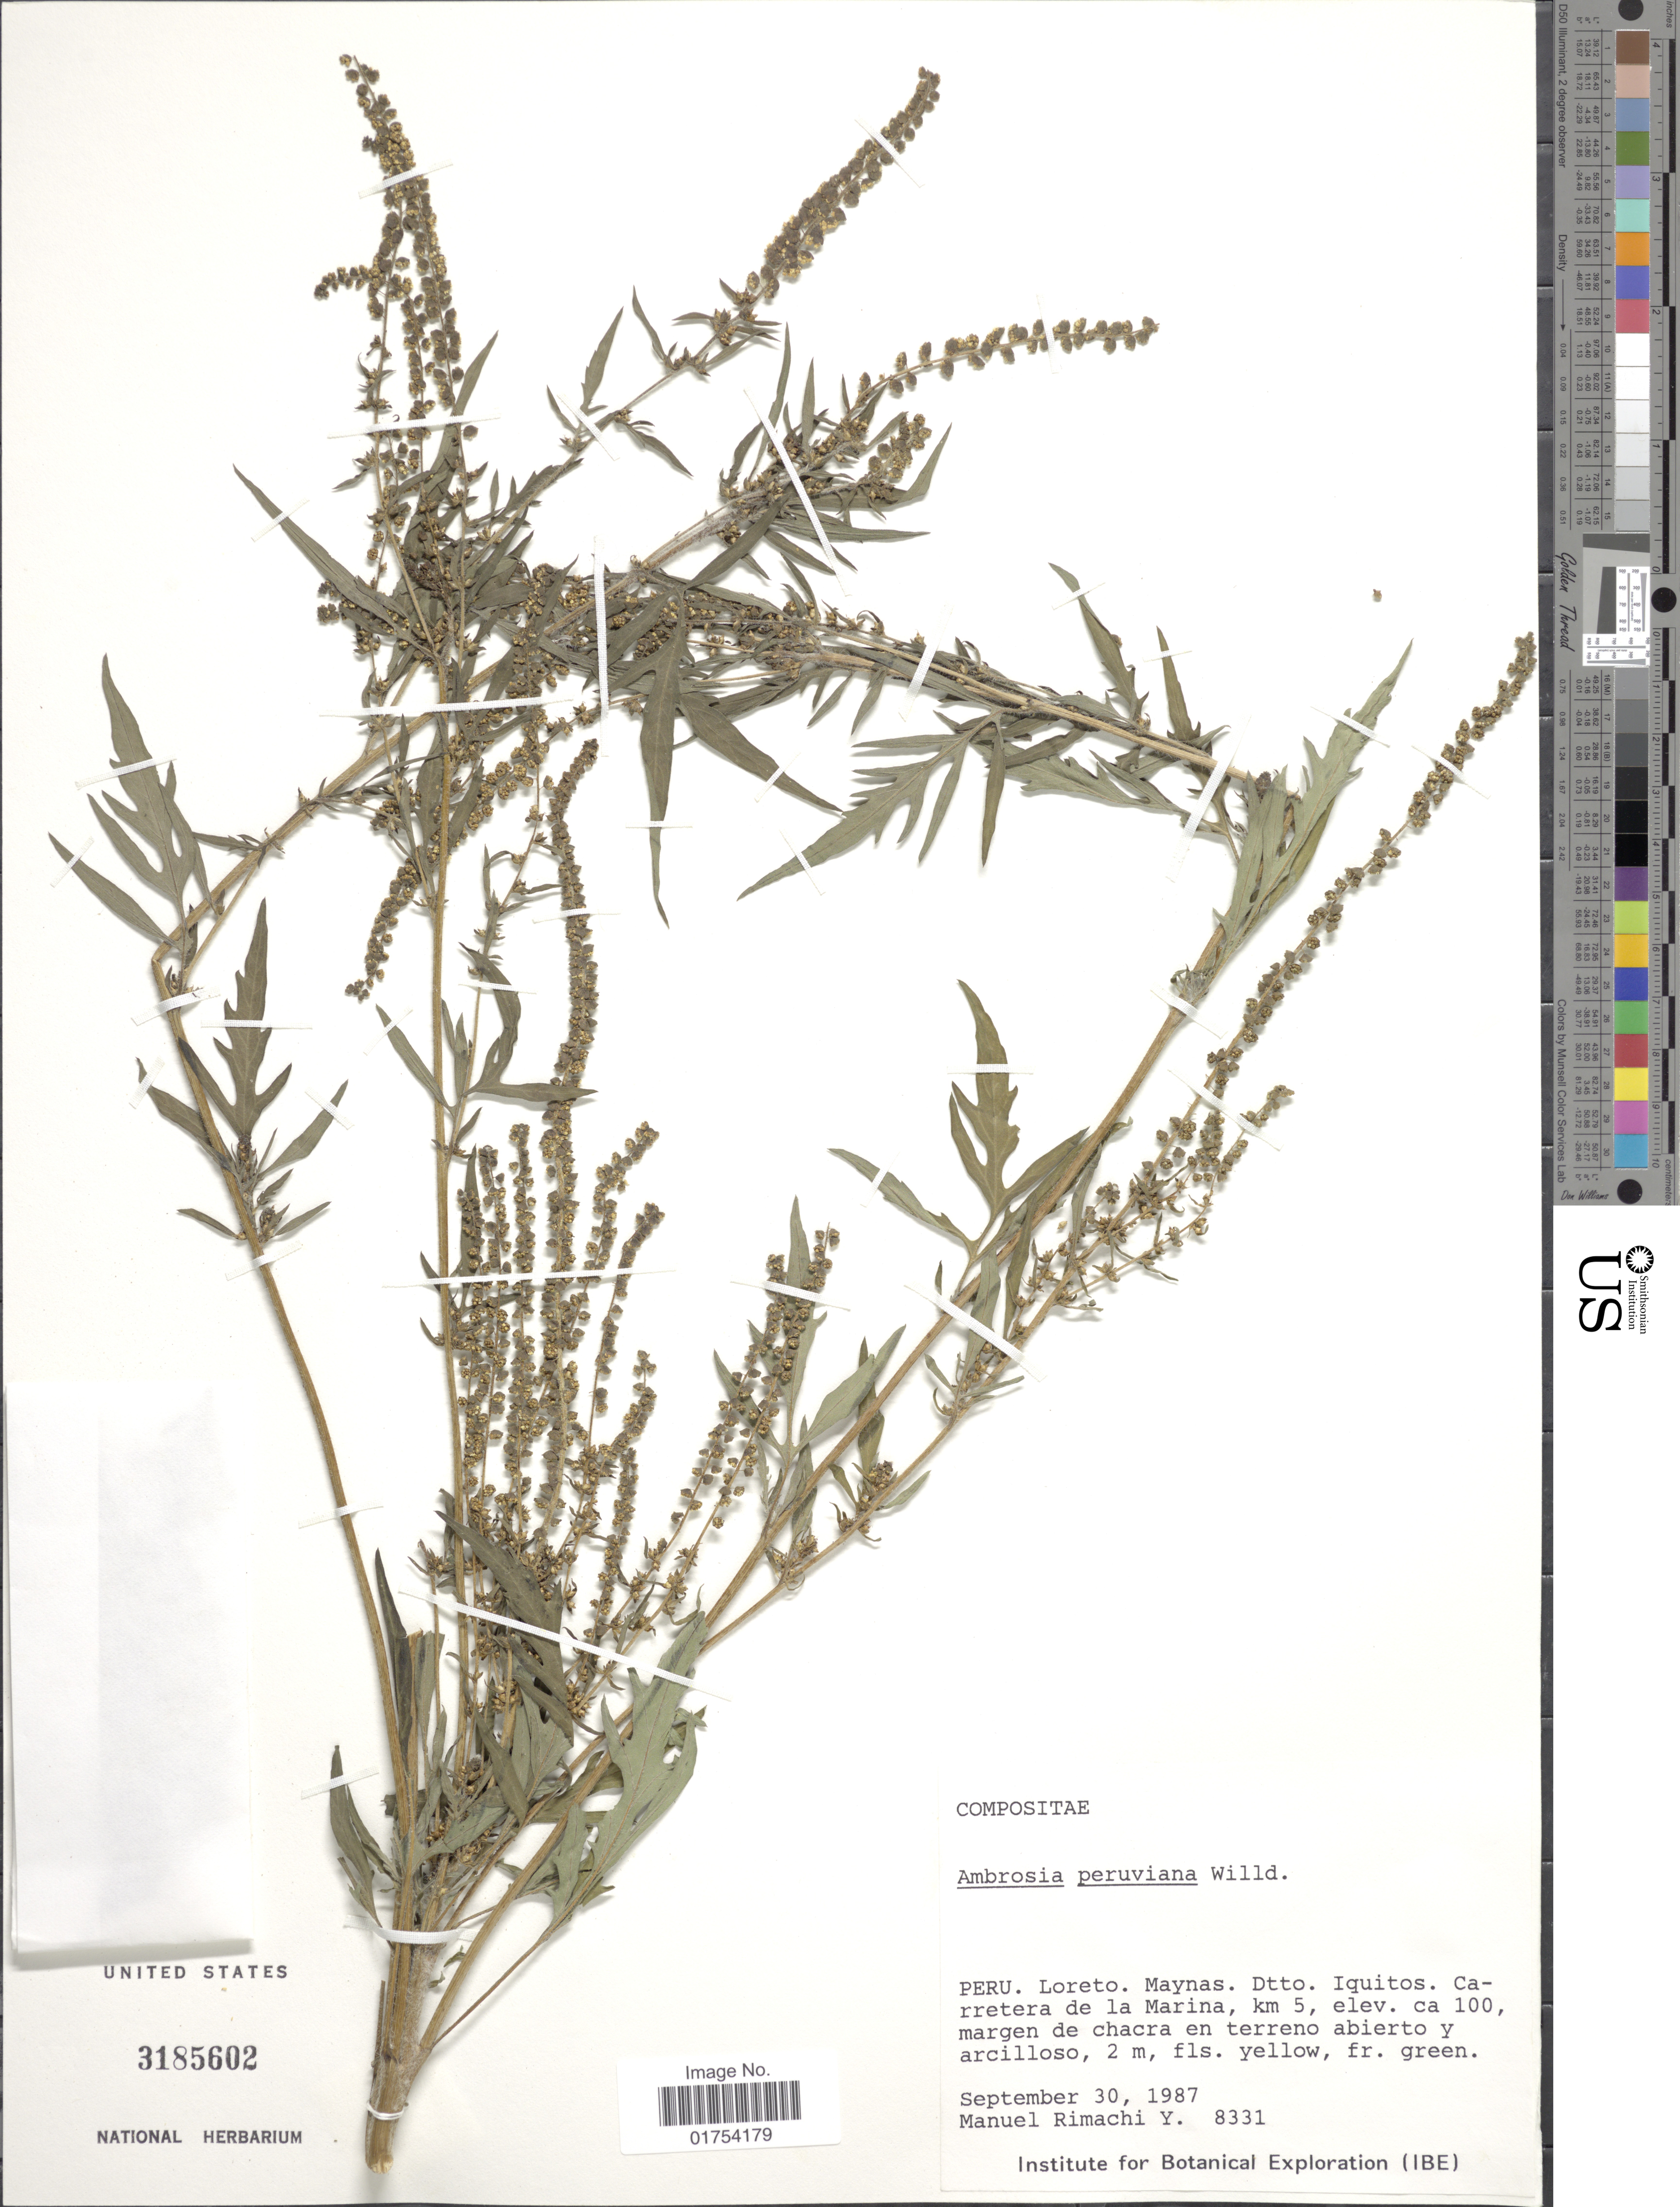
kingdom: Plantae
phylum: Tracheophyta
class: Magnoliopsida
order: Asterales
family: Asteraceae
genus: Ambrosia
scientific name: Ambrosia peruviana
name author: Willd.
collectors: M. Rimachi Y.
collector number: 8331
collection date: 1987-09-30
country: Peru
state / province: Loreto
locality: Maynas. Dtto, Iquitos. Carretera de la Marina, km 5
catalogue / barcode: US 3185602